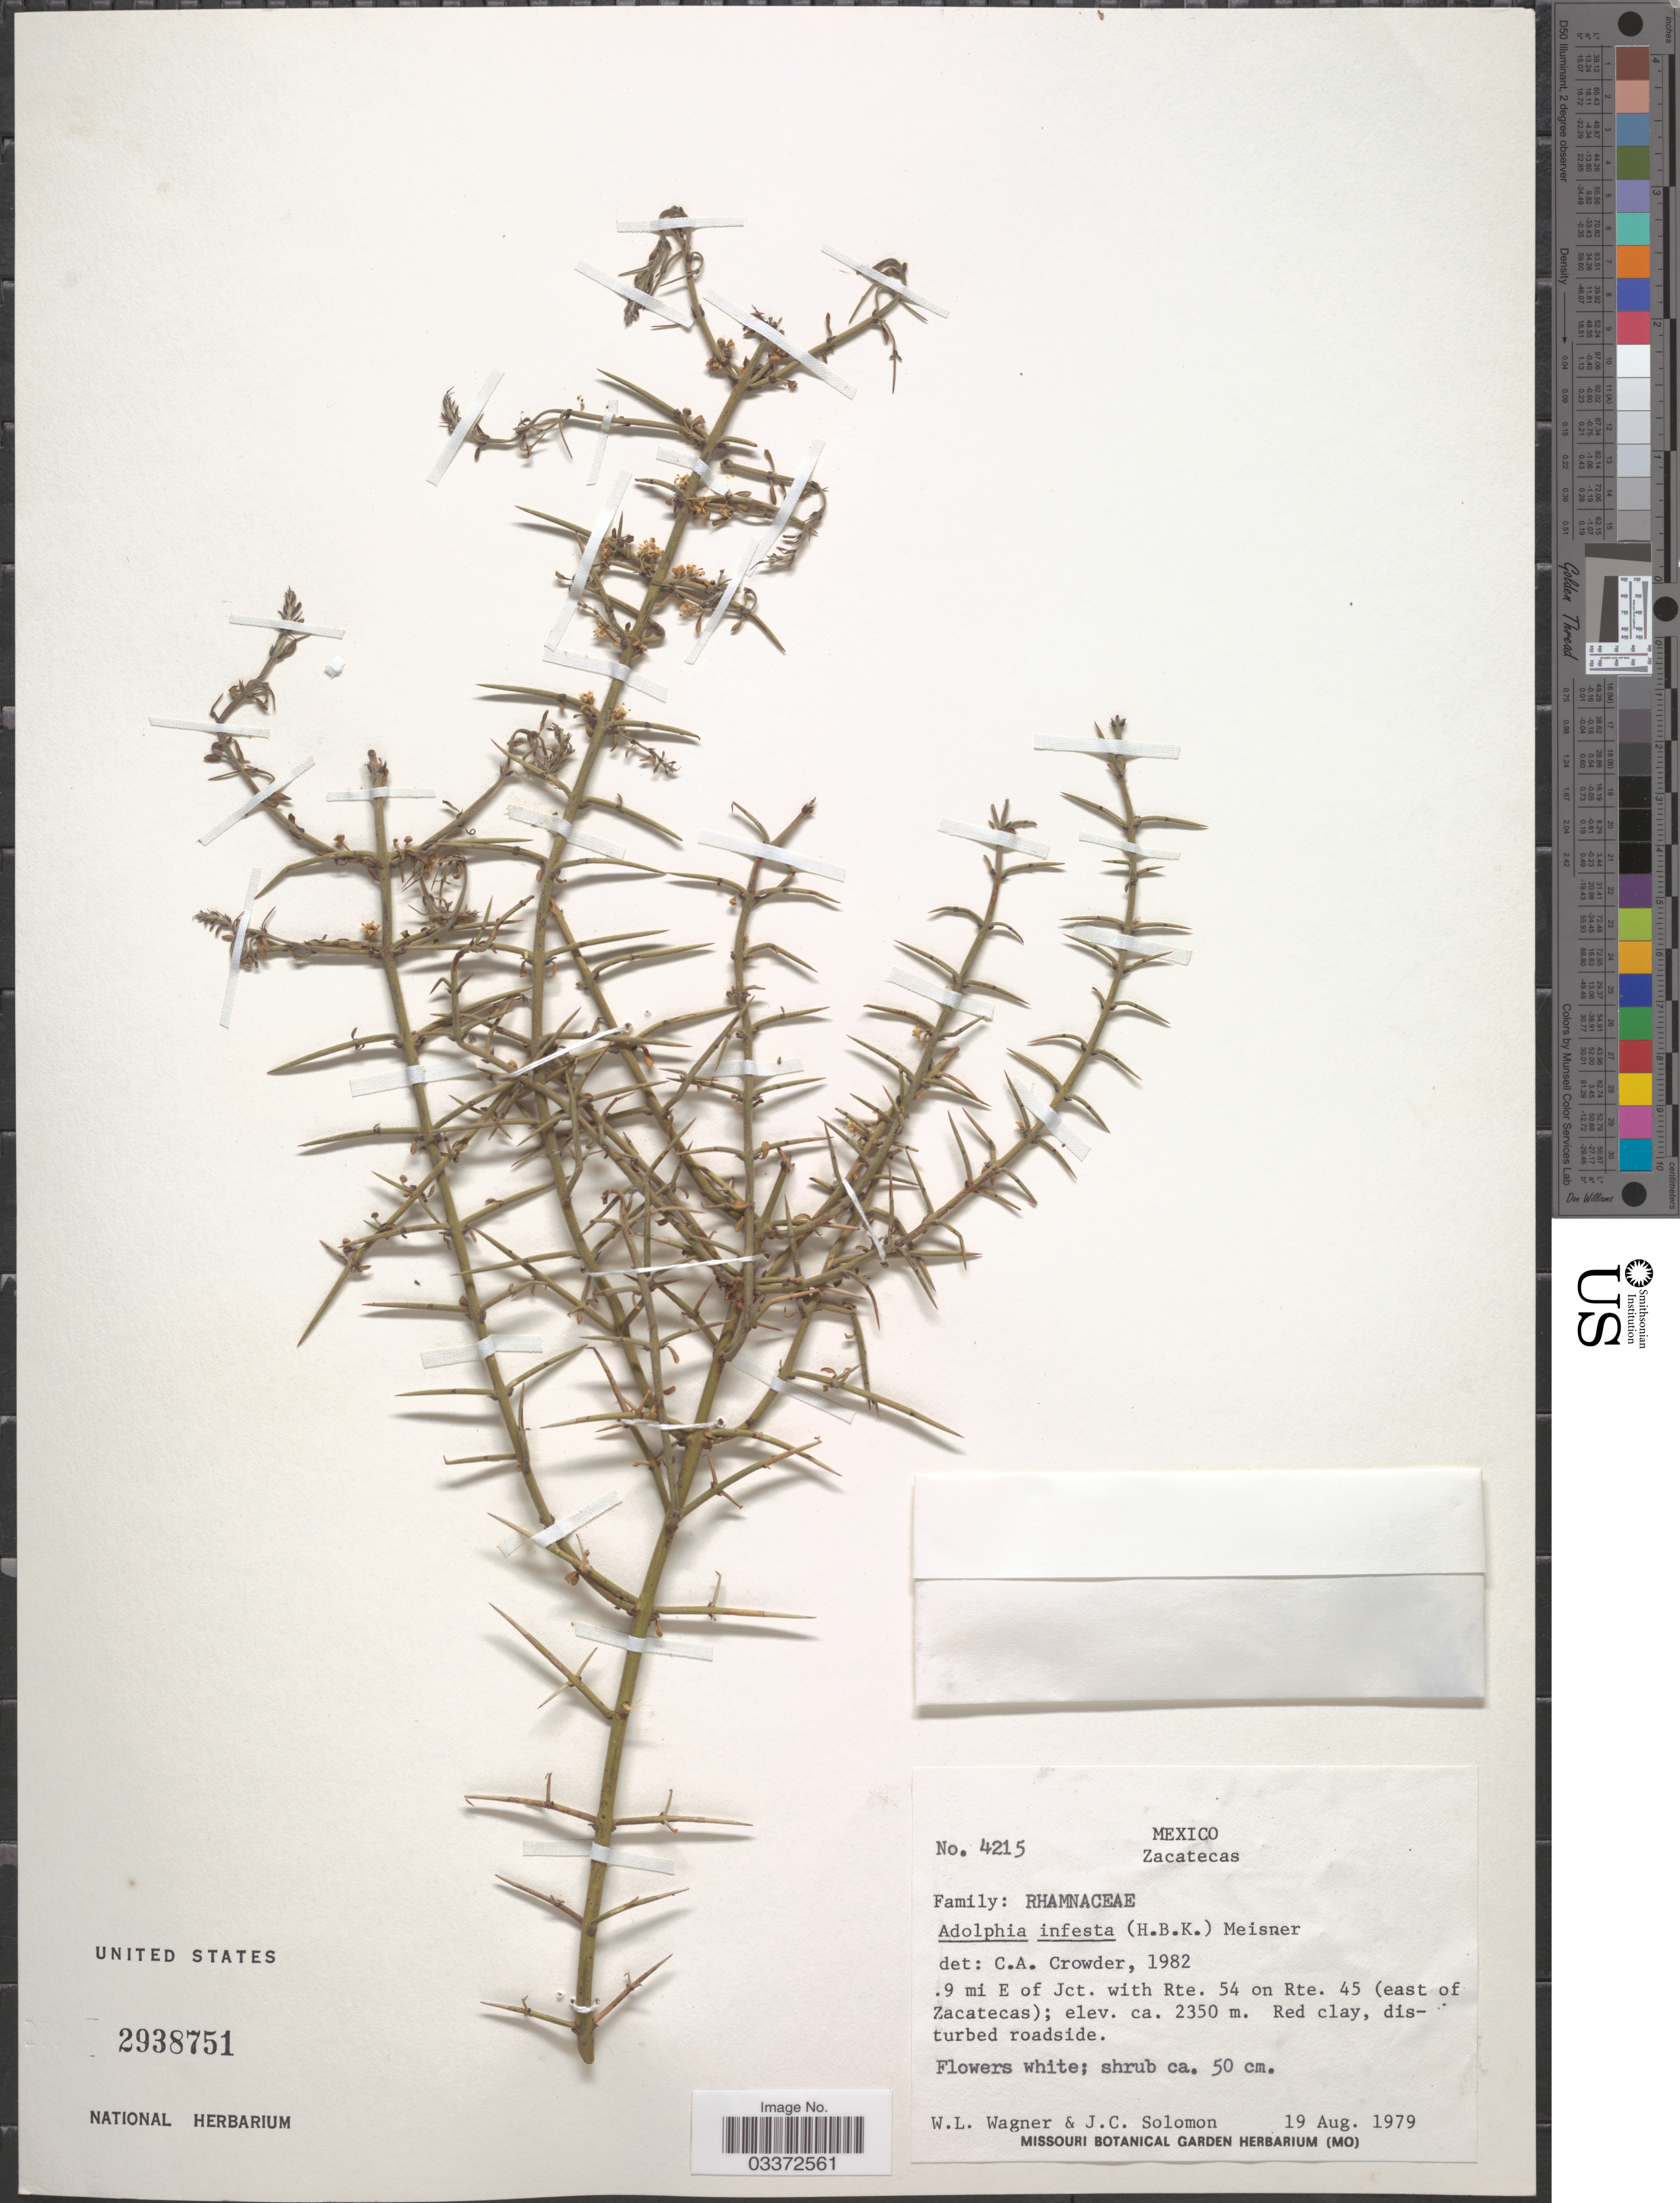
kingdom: Plantae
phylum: Tracheophyta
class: Magnoliopsida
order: Rosales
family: Rhamnaceae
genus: Adolphia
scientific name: Adolphia infesta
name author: (Kunth) Meisn.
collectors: W. L. Wagner & J. C. Solomon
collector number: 4215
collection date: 1979-08-19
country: Mexico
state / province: Zacatecas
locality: .9 mi E of Jct. with Rte. 54 on Rte. 45 (east of Zacatecas).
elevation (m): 2350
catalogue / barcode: US 2938751